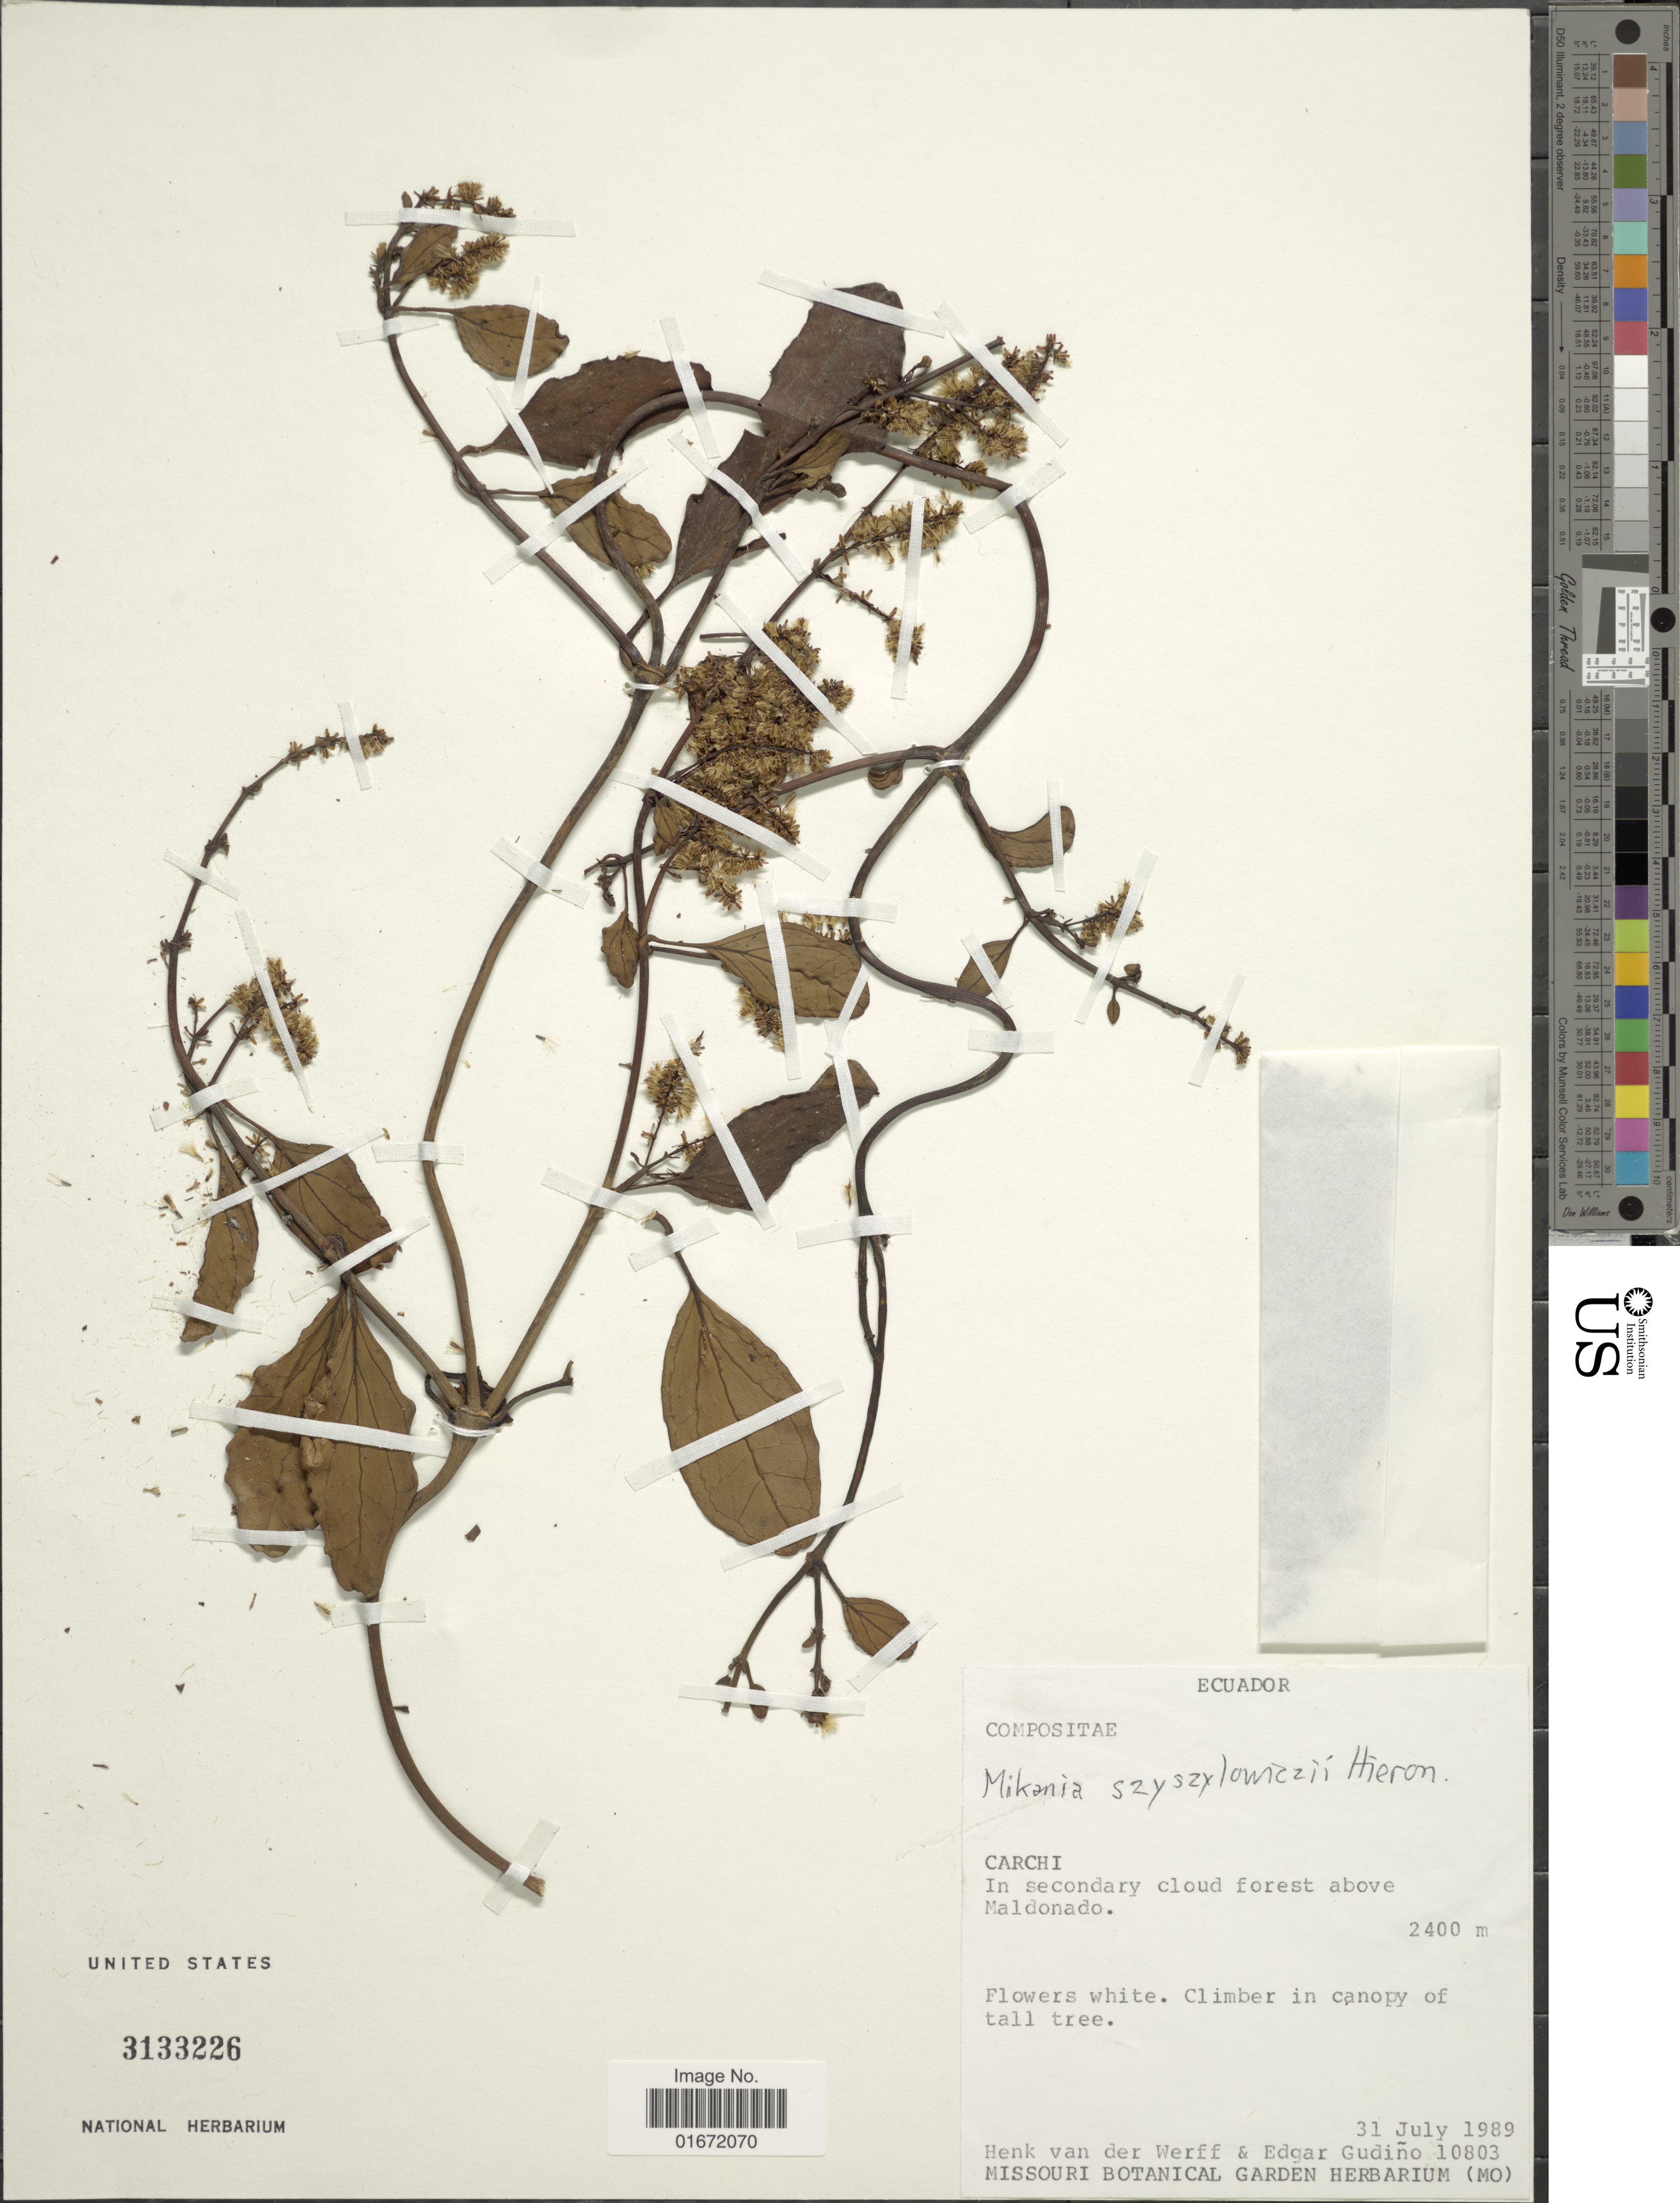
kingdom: Plantae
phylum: Tracheophyta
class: Magnoliopsida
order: Asterales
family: Asteraceae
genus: Mikania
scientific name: Mikania szyszylowiczii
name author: Hieron.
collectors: H. van der Werff & E. Gudiño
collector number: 10803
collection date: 1989-07-31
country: Ecuador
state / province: Carchi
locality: Carchi. In secondary cloud forest above Maldonado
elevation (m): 2400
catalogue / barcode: US 3133226